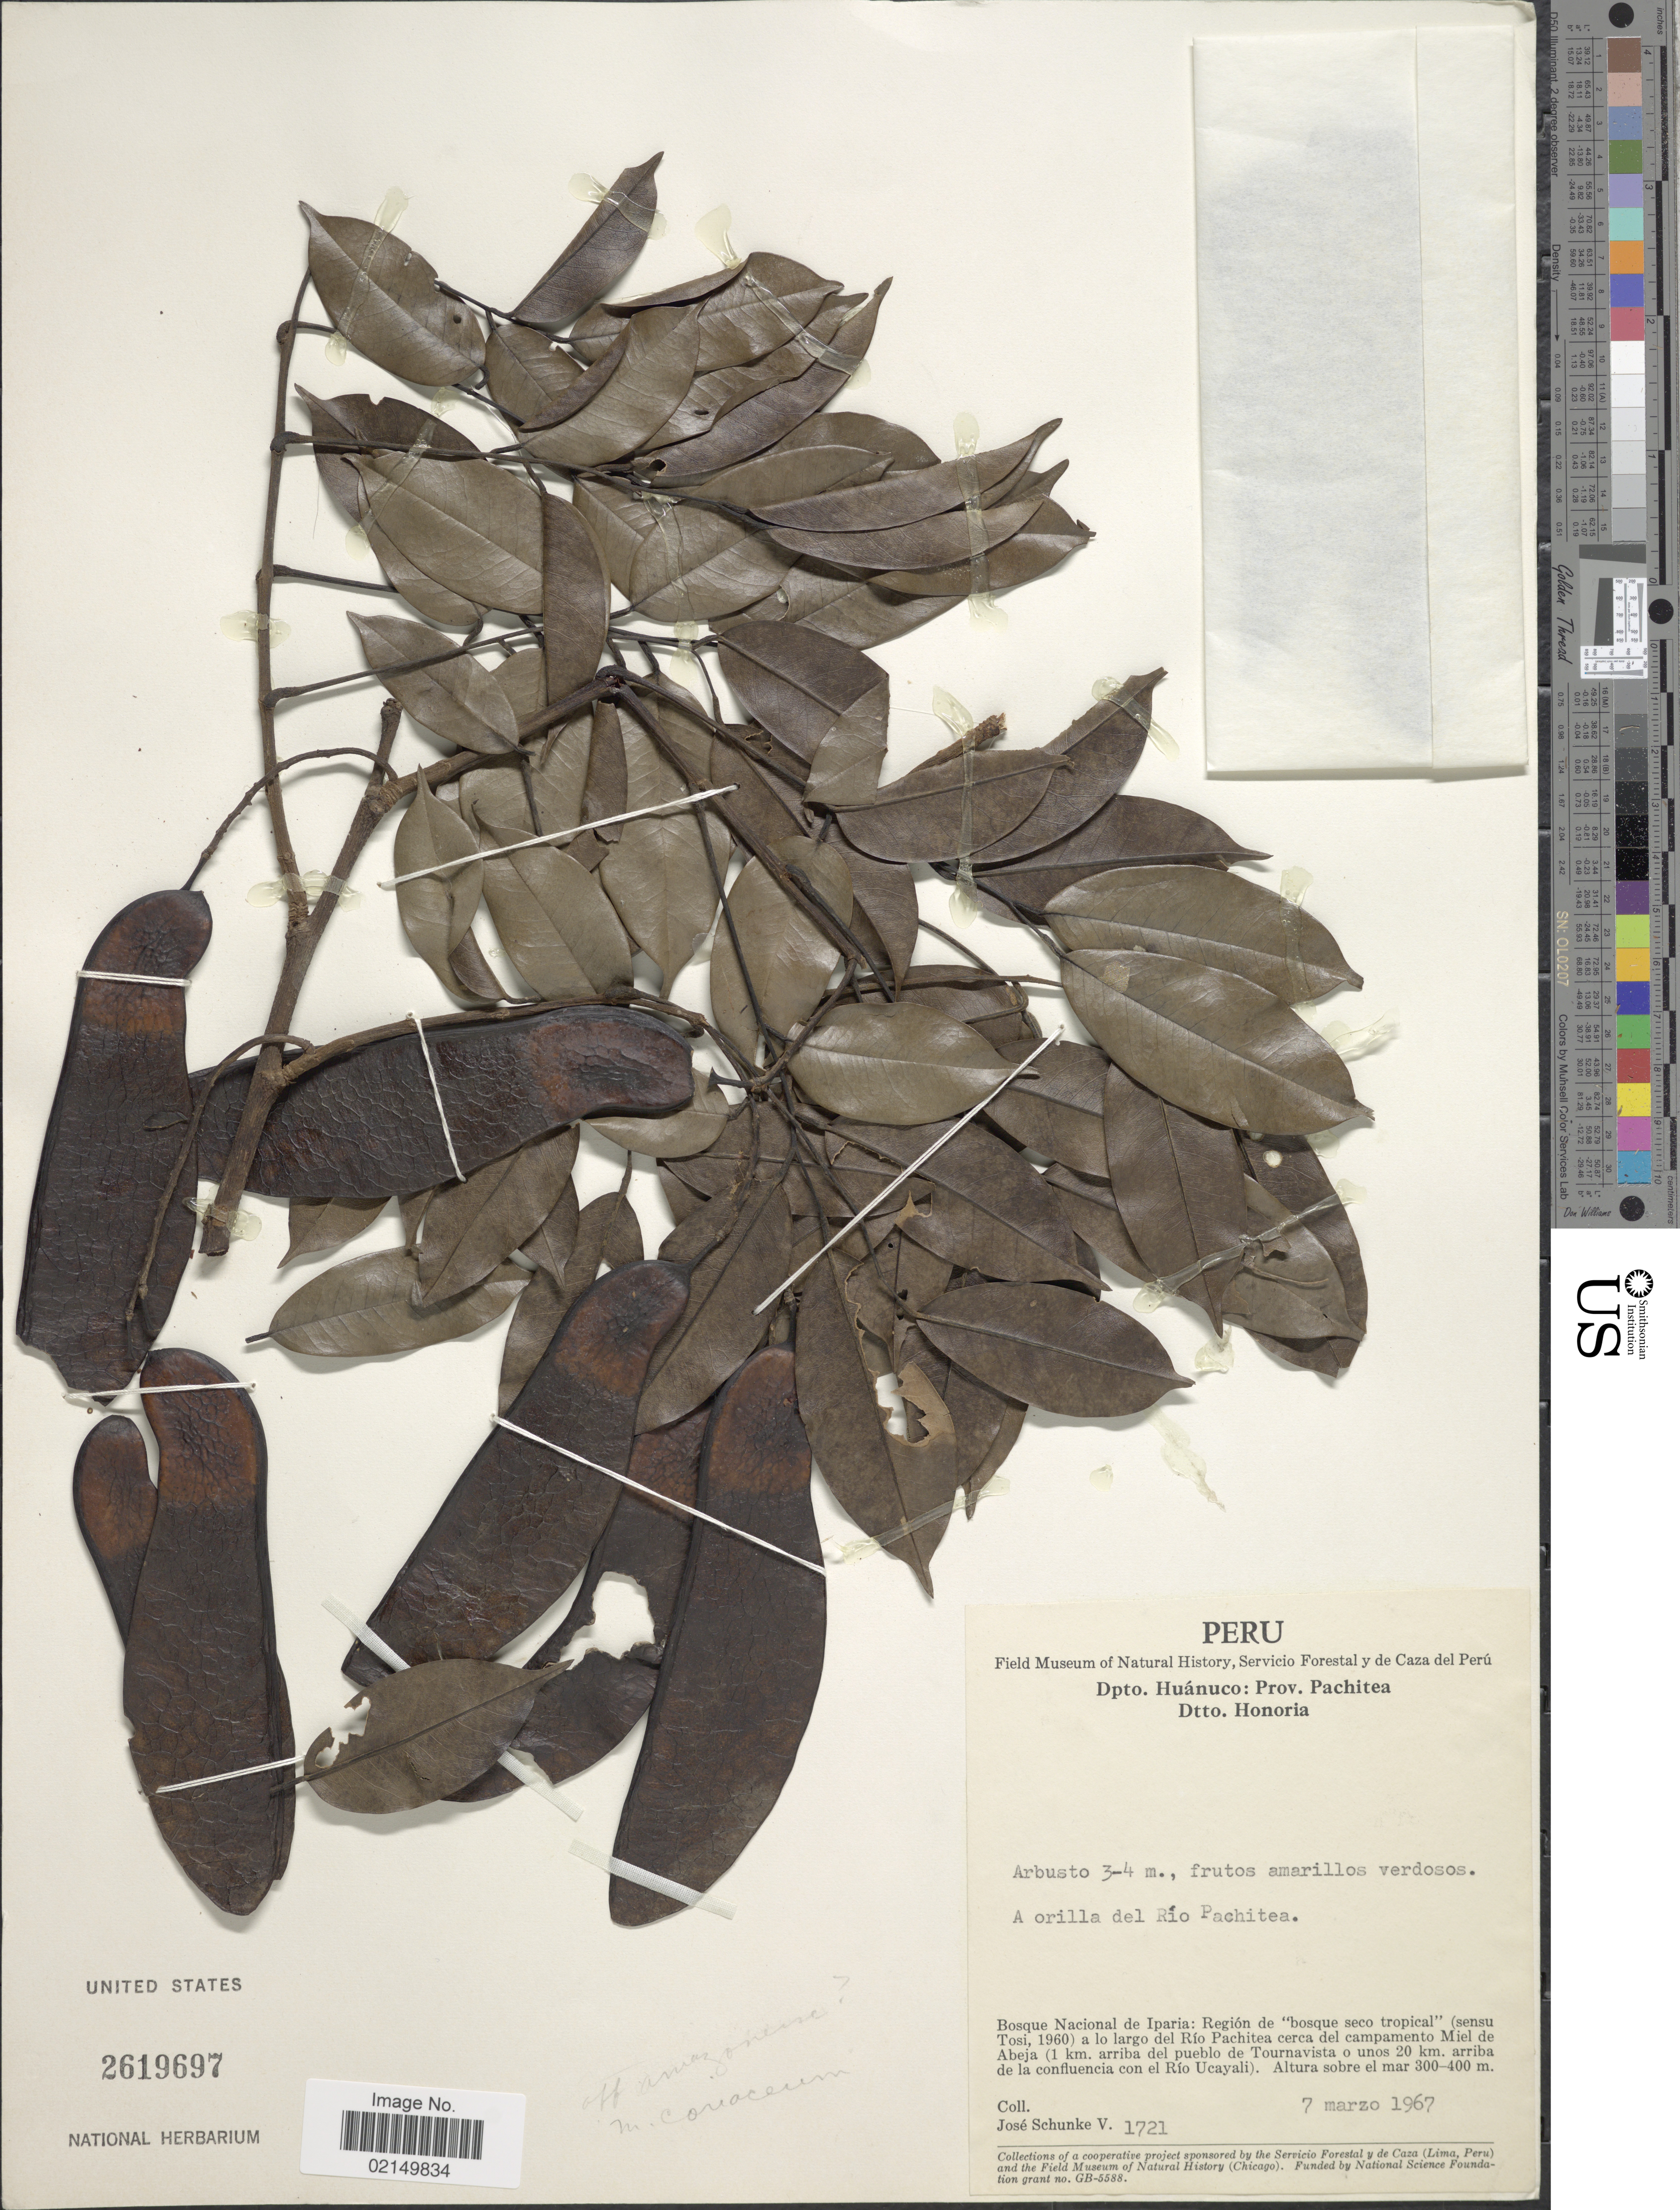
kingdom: Plantae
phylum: Tracheophyta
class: Magnoliopsida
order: Fabales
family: Fabaceae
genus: Machaerium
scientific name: Machaerium sp.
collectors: J. Schunke Vigo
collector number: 1721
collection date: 1967-03-07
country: Peru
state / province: Huánuco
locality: Dpto.: Huanuco: Prov. Pachitea. Dtto. Honoria. A orilla del Rio Pachitea. Bosque Nacional de Iparia: Region de "bosque seco tropical" a lo largo del Rio Pachitea cerca del campamento Miel de Abeja (1 km. arriba del pueblo de Tournavista o unos 20 km. arriba de la confluencia con el Rio Ucayali)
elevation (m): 300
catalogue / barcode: US 2619697